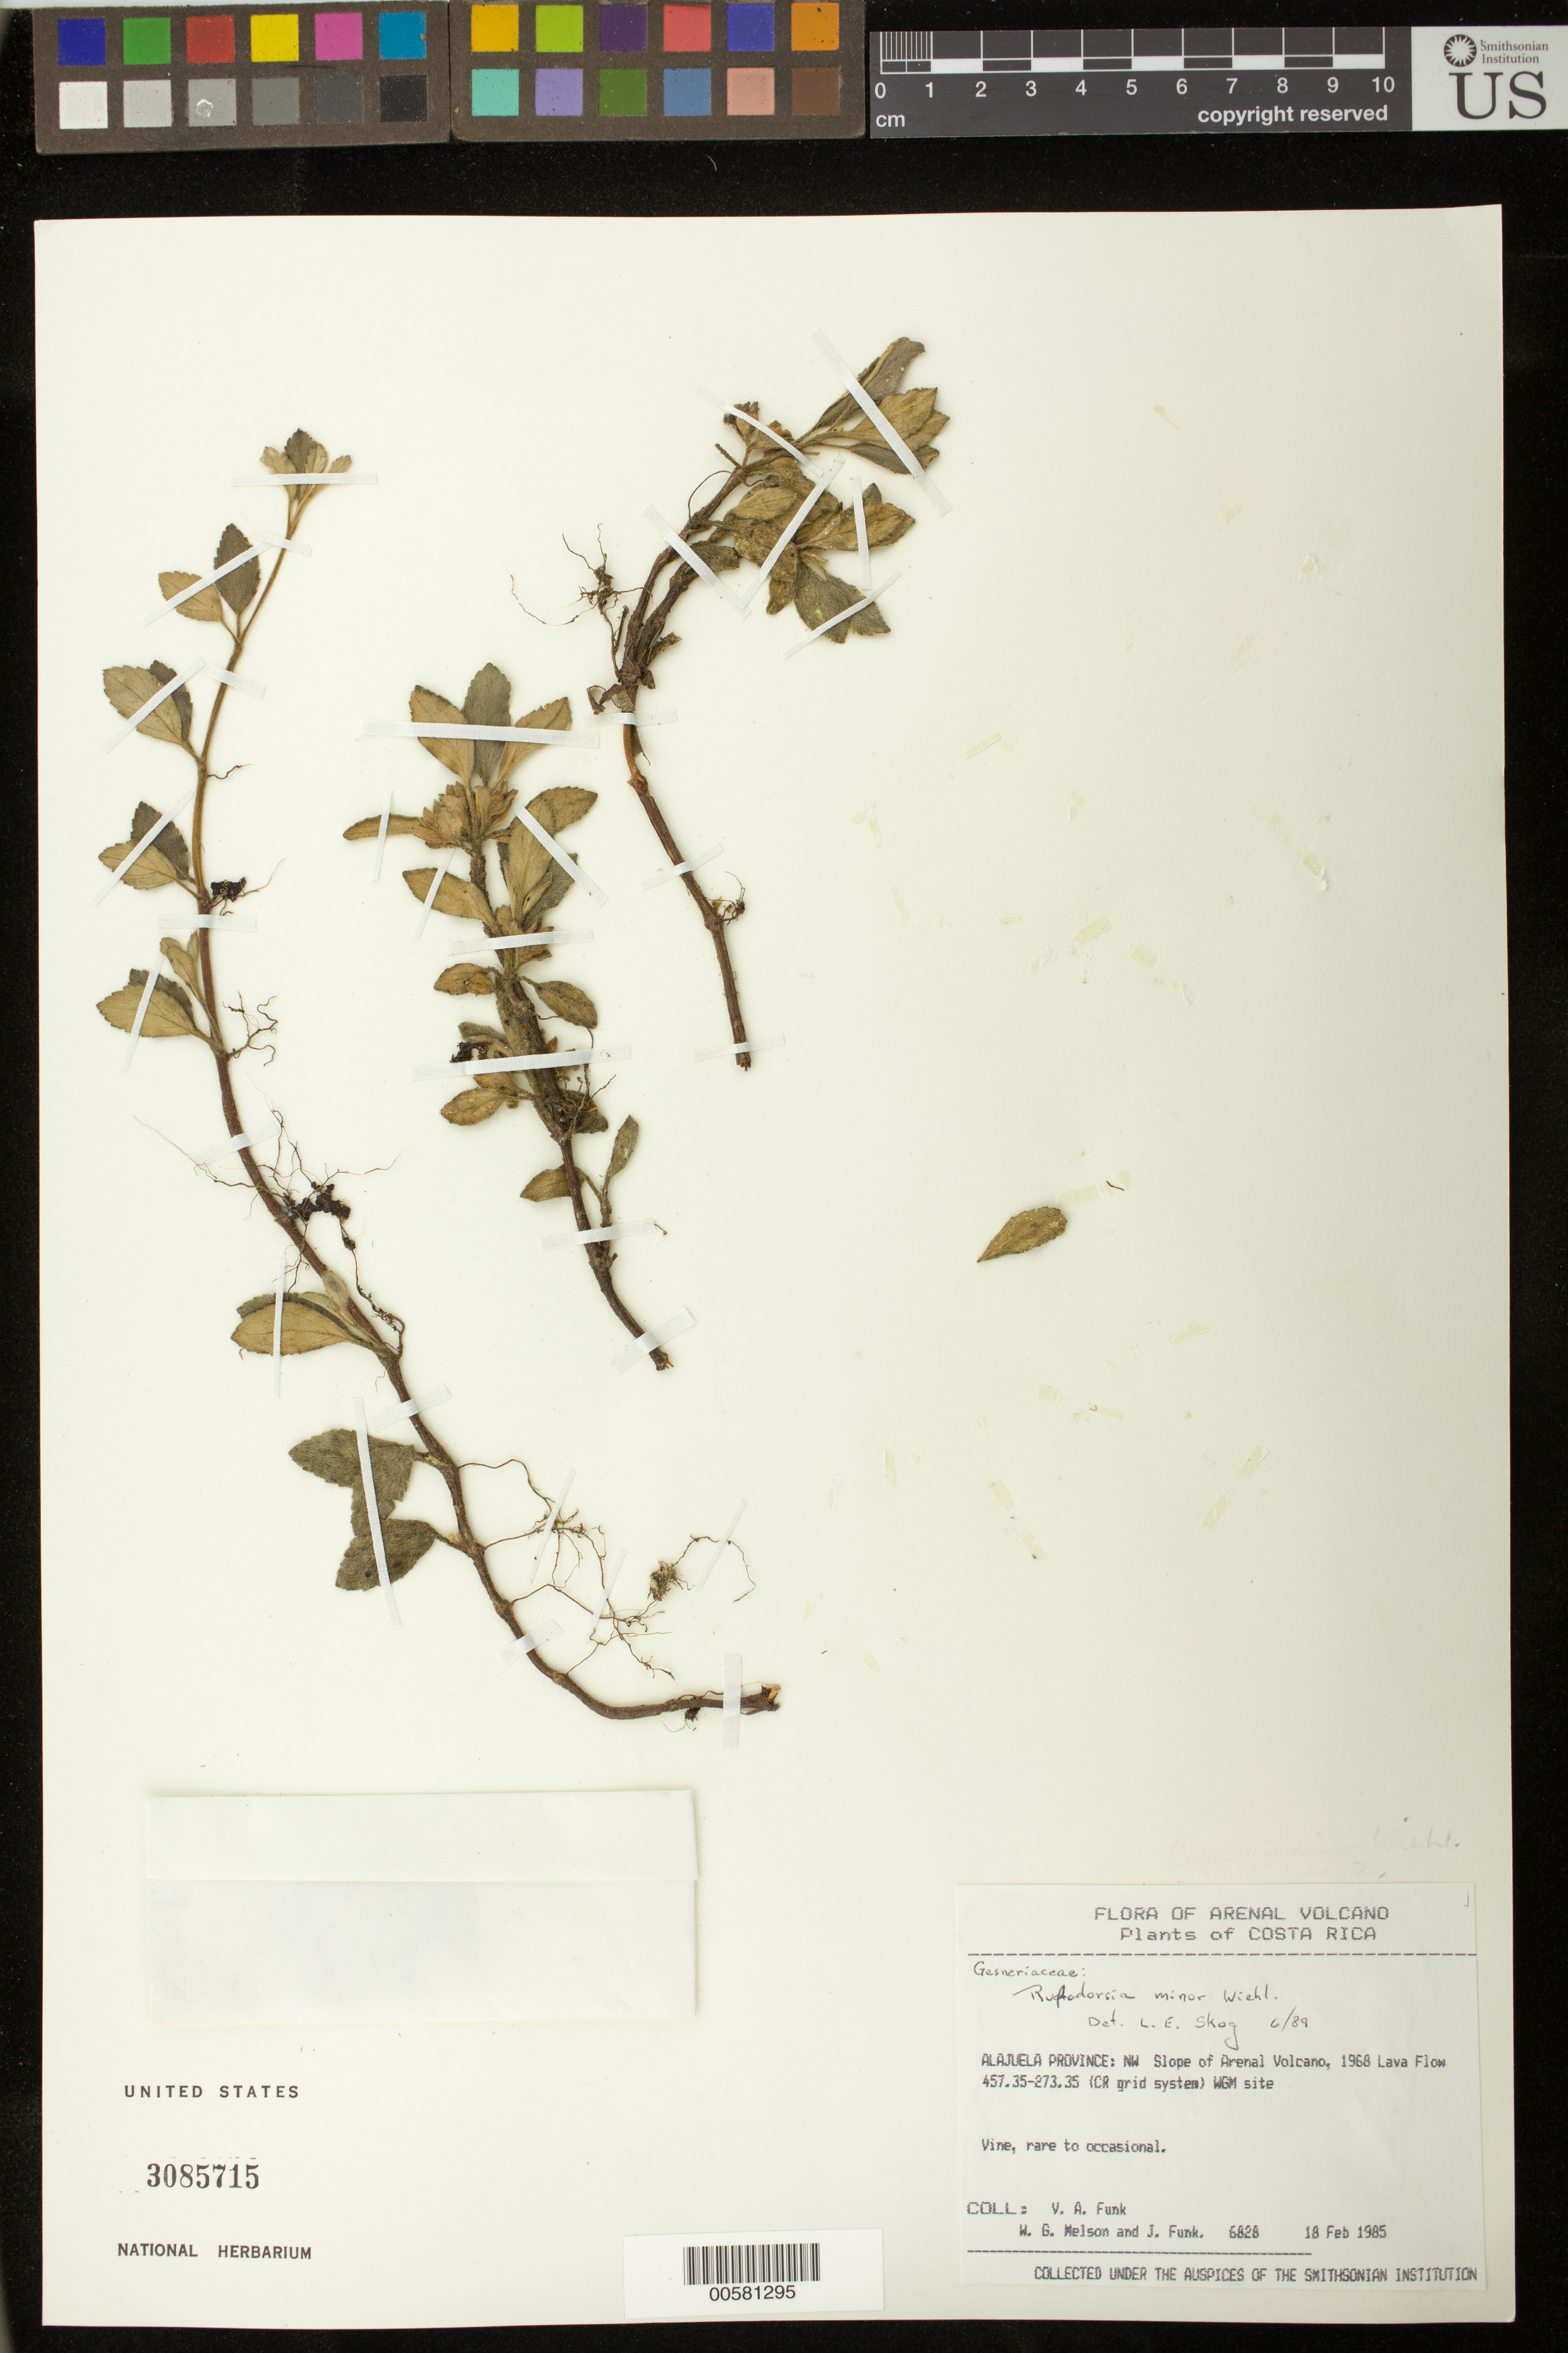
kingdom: Plantae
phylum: Tracheophyta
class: Magnoliopsida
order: Lamiales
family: Gesneriaceae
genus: Rufodorsia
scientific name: Rufodorsia minor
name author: Wiehler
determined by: Skog, Laurence E.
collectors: V. Funk, W. Melson & J. Funk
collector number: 6828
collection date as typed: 18 Feb 1985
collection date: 1985-02-18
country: Costa Rica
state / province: Alajuela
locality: NW slope of Arenal Volcano, 1968 Lava Flow 457.35-273.35 (CR grid system) WGM site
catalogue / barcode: US 3085715